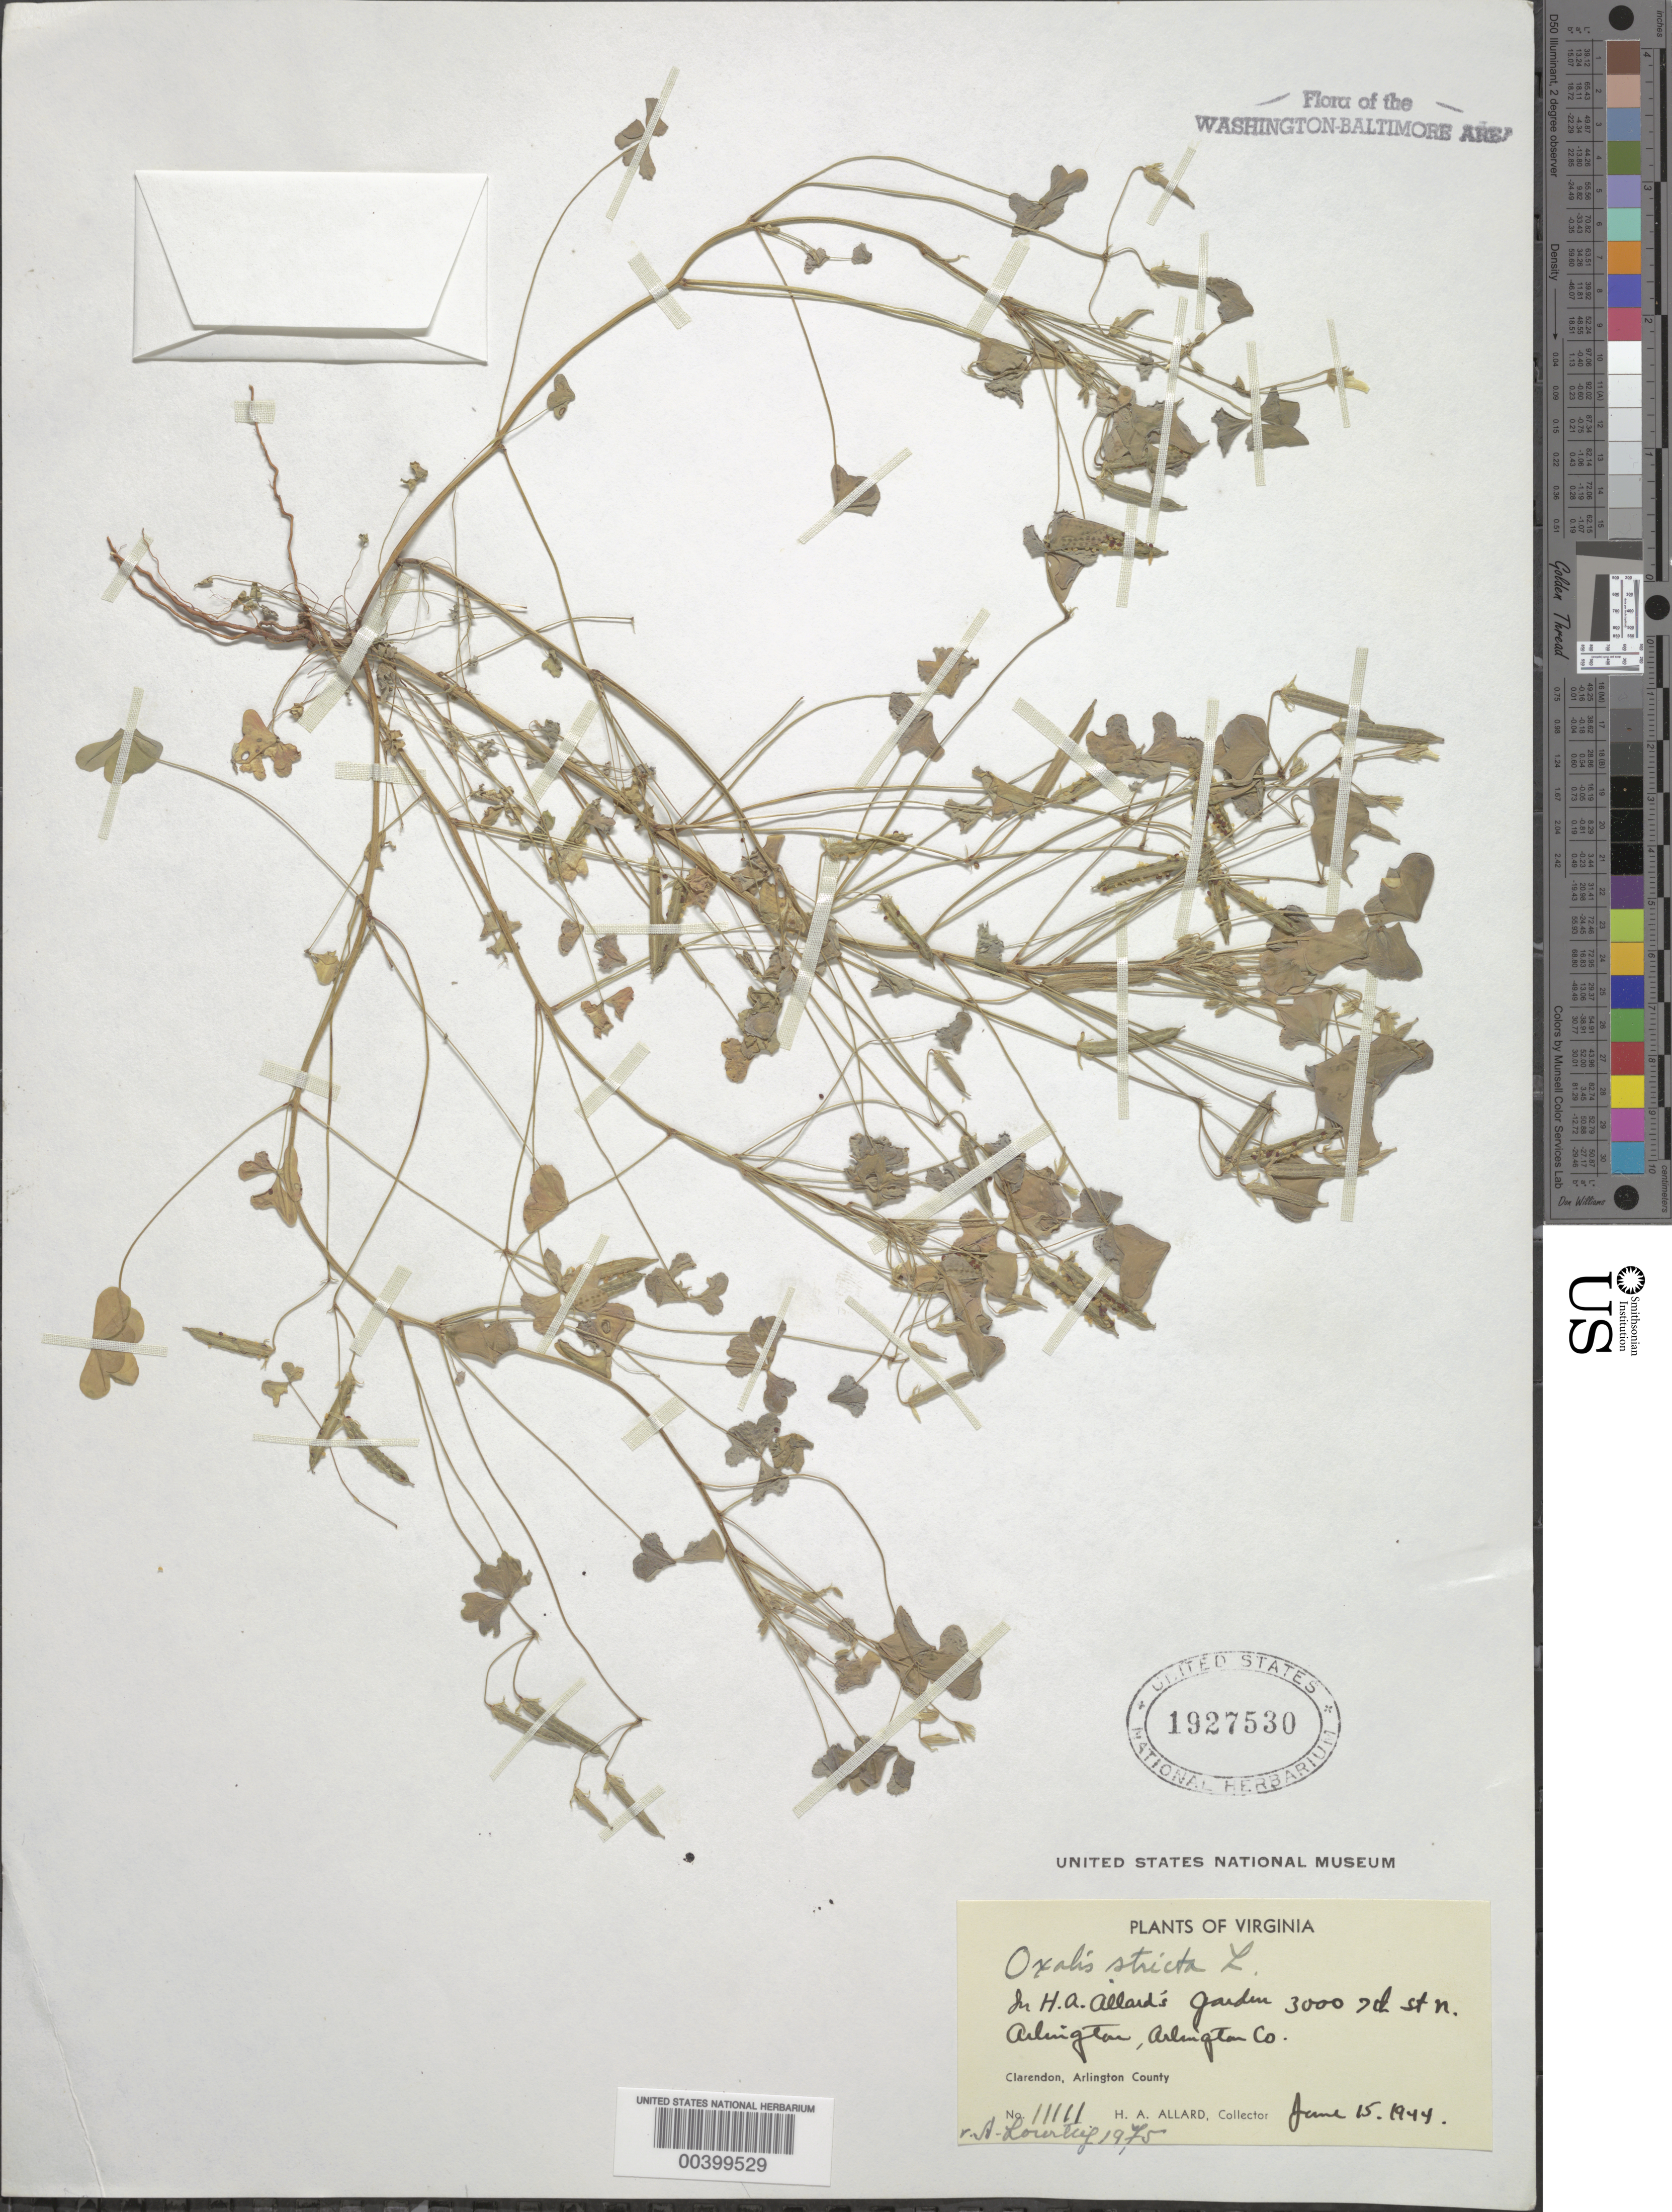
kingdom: Plantae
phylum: Tracheophyta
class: Magnoliopsida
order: Oxalidales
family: Oxalidaceae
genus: Oxalis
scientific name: Oxalis stricta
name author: L.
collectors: H. A. Allard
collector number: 11111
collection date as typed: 15 Jun 1944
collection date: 1944-06-15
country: United States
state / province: Virginia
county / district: Arlington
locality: Allards Yard, Clarendon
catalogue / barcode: US 1927530